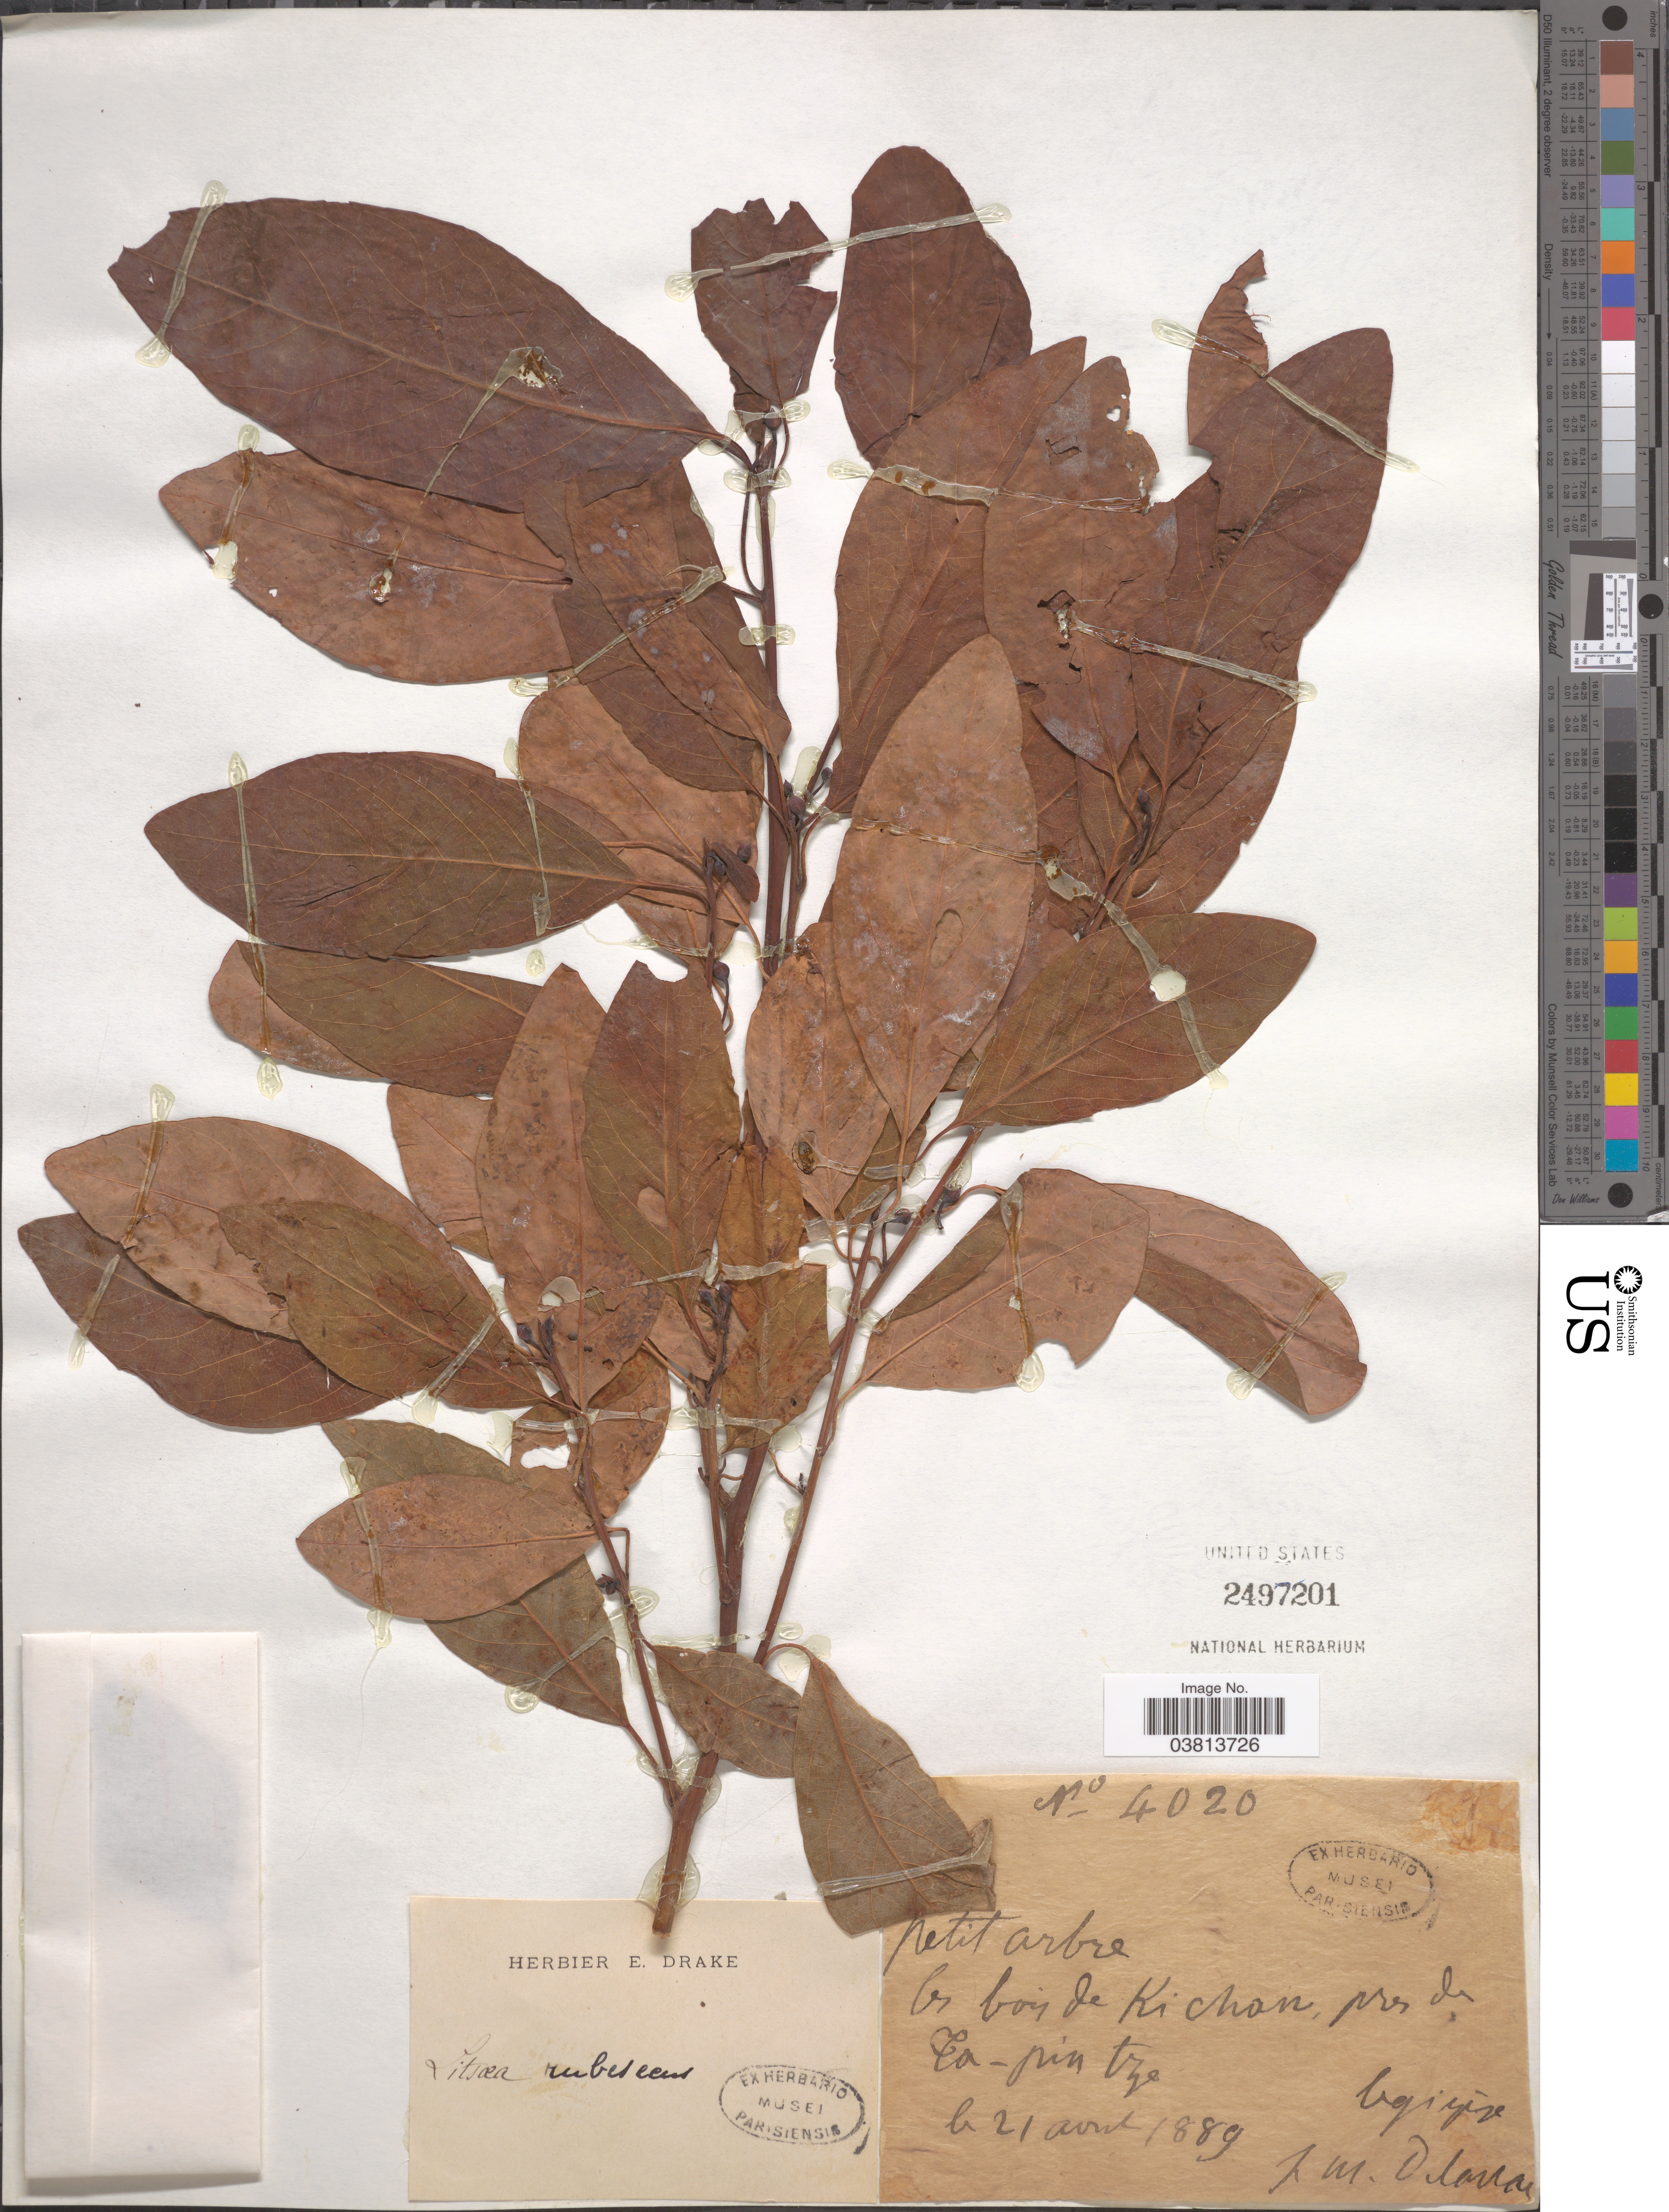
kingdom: Plantae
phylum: Tracheophyta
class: Magnoliopsida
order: Laurales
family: Lauraceae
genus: Litsea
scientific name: Litsea rubescens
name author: Lecomte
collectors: J. Delavay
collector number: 4020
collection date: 1889-08-21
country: China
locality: Ki chan, pres de Ta-pin tze. [interpreted]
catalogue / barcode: US 2497201